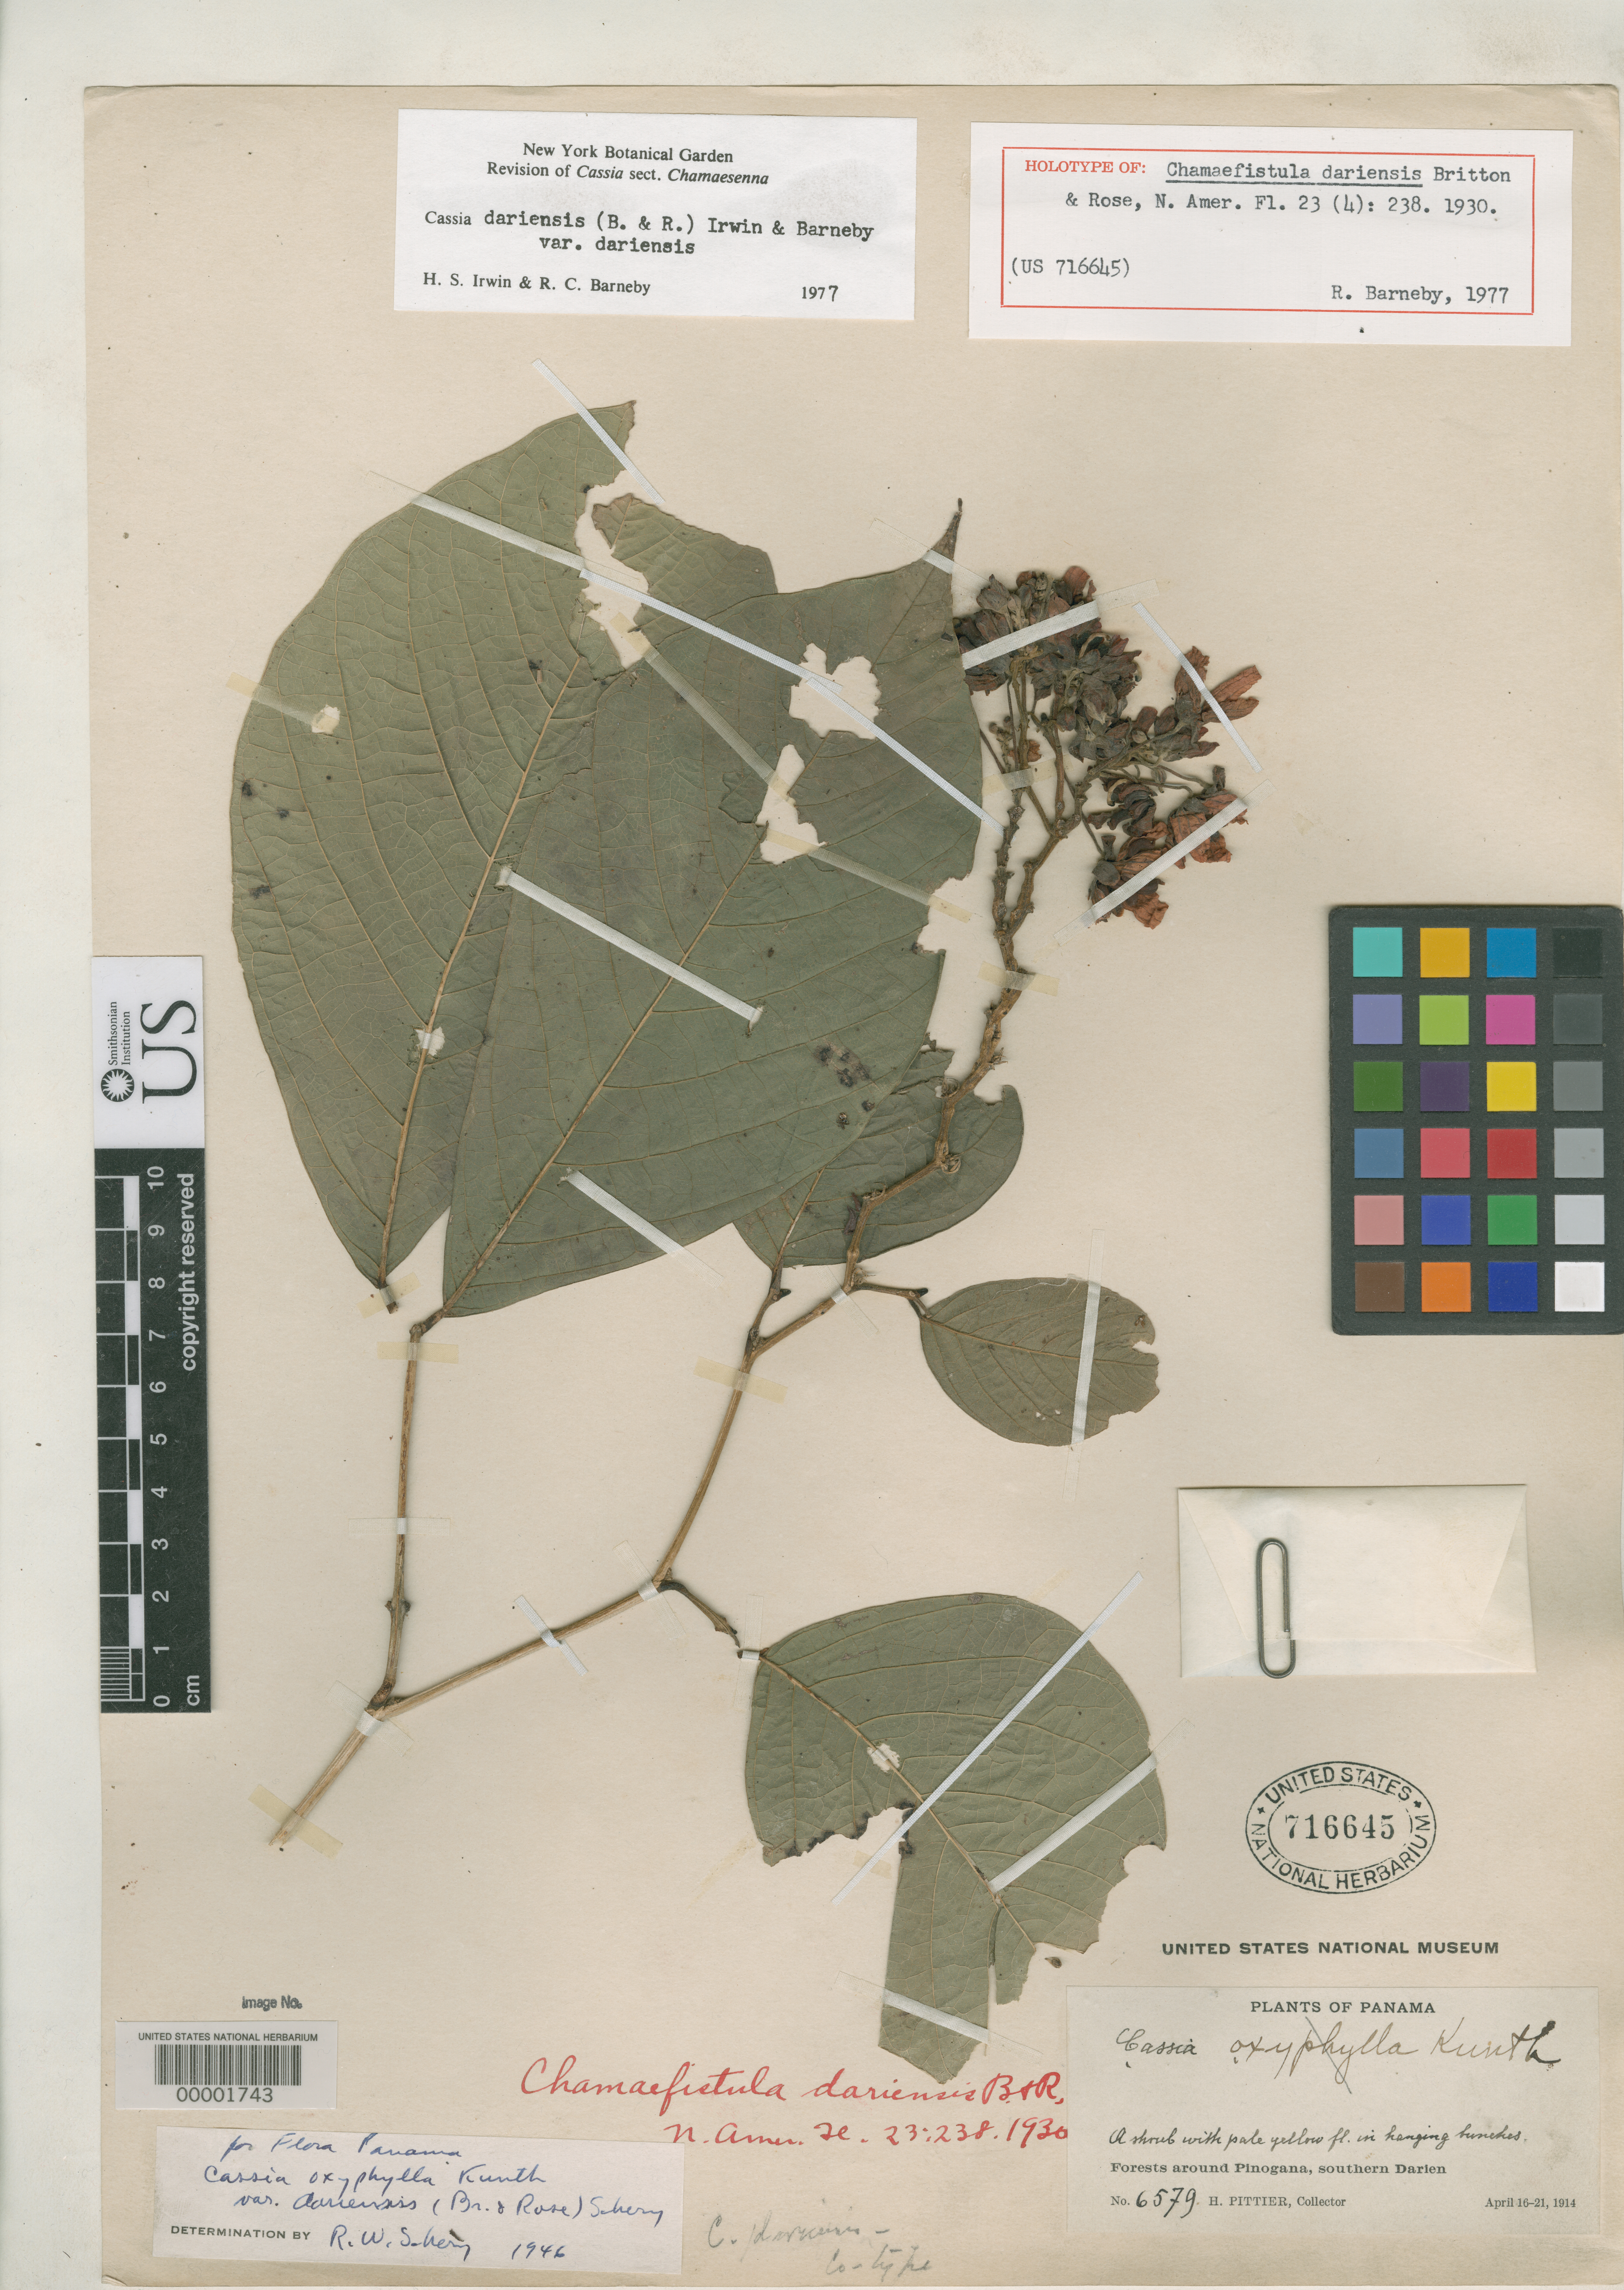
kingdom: Plantae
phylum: Tracheophyta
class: Magnoliopsida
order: Fabales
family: Fabaceae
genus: Chamaefistula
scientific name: Chamaefistula dariensis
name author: Britton & Rose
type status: Isotype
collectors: H. F. Pittier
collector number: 6579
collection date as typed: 16 Apr 1914 to 21 Apr 1914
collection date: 1914-04-16/1914-04-21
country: Panama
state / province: Panamá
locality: Forest around Pinogana.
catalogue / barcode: US 716645